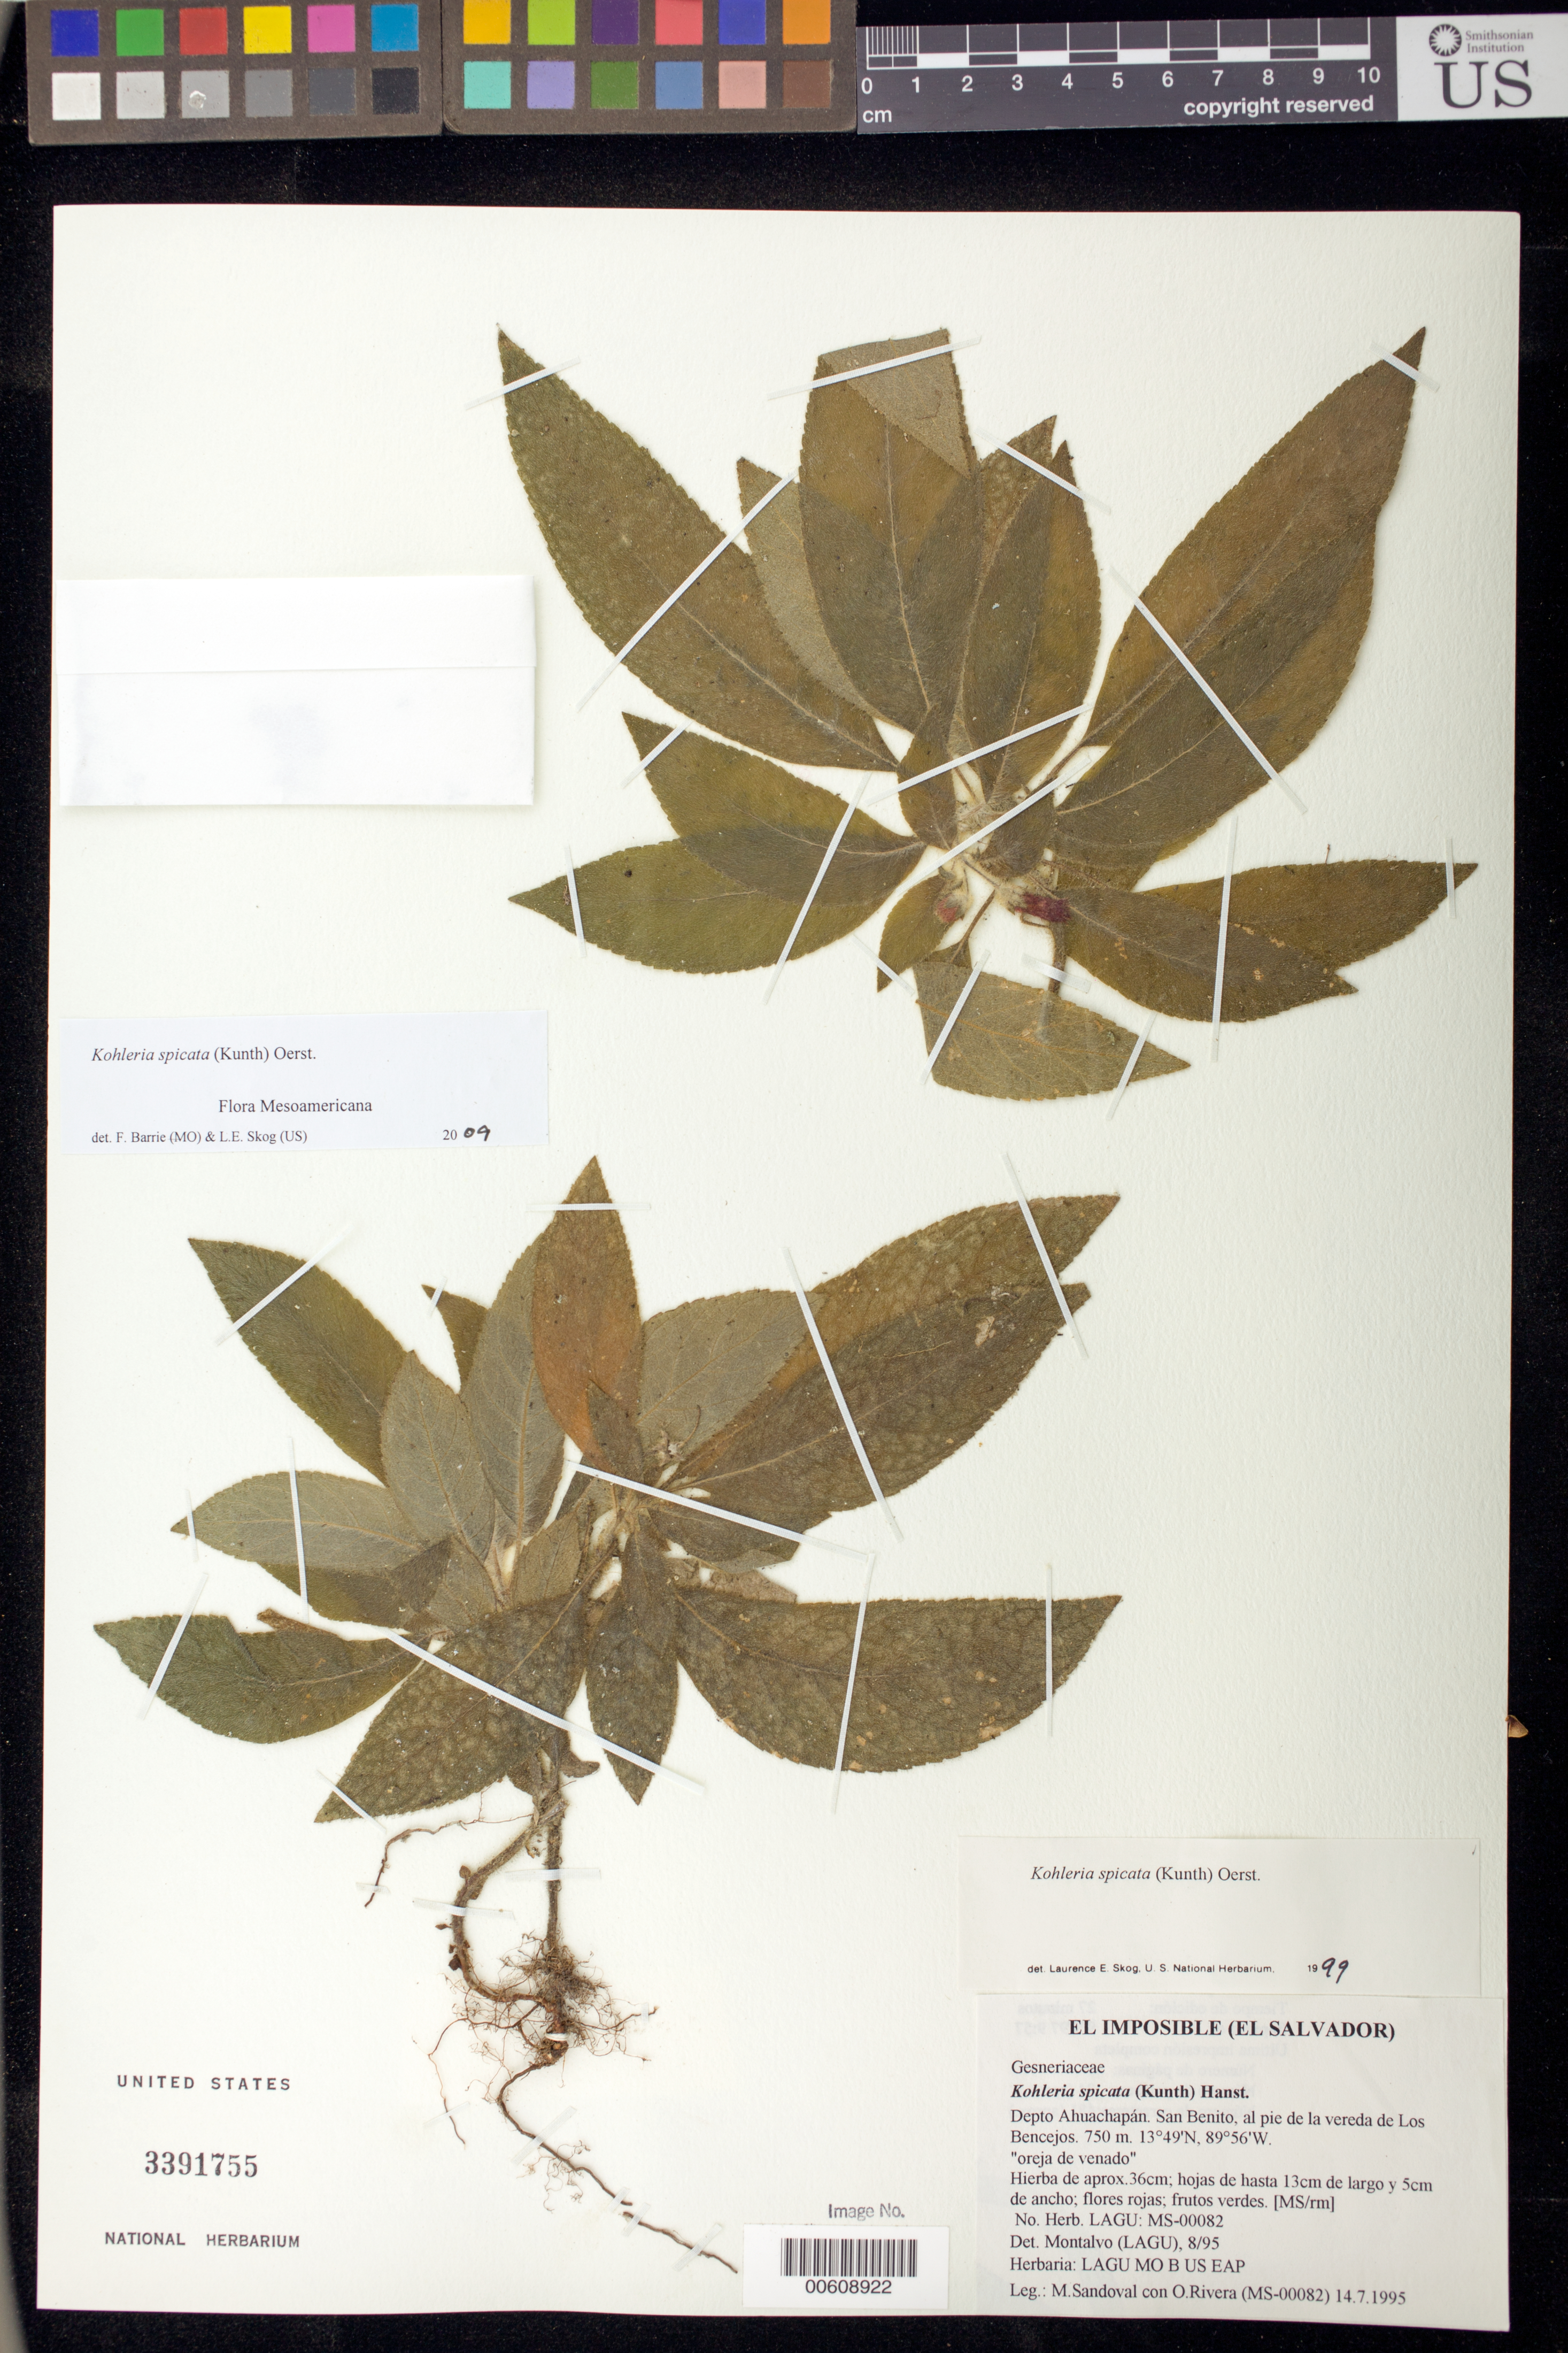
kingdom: Plantae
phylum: Tracheophyta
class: Magnoliopsida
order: Lamiales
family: Gesneriaceae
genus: Kohleria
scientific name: Kohleria spicata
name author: (Kunth) Oerst.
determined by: Skog, Laurence E.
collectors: E. Sandoval & O. Rivera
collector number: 82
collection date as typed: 14 Jul 1995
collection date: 1995-07-14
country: El Salvador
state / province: Ahuachapán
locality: San Benito, al pie de la vereda de Los Bencejos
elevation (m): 750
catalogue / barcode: US 3391755